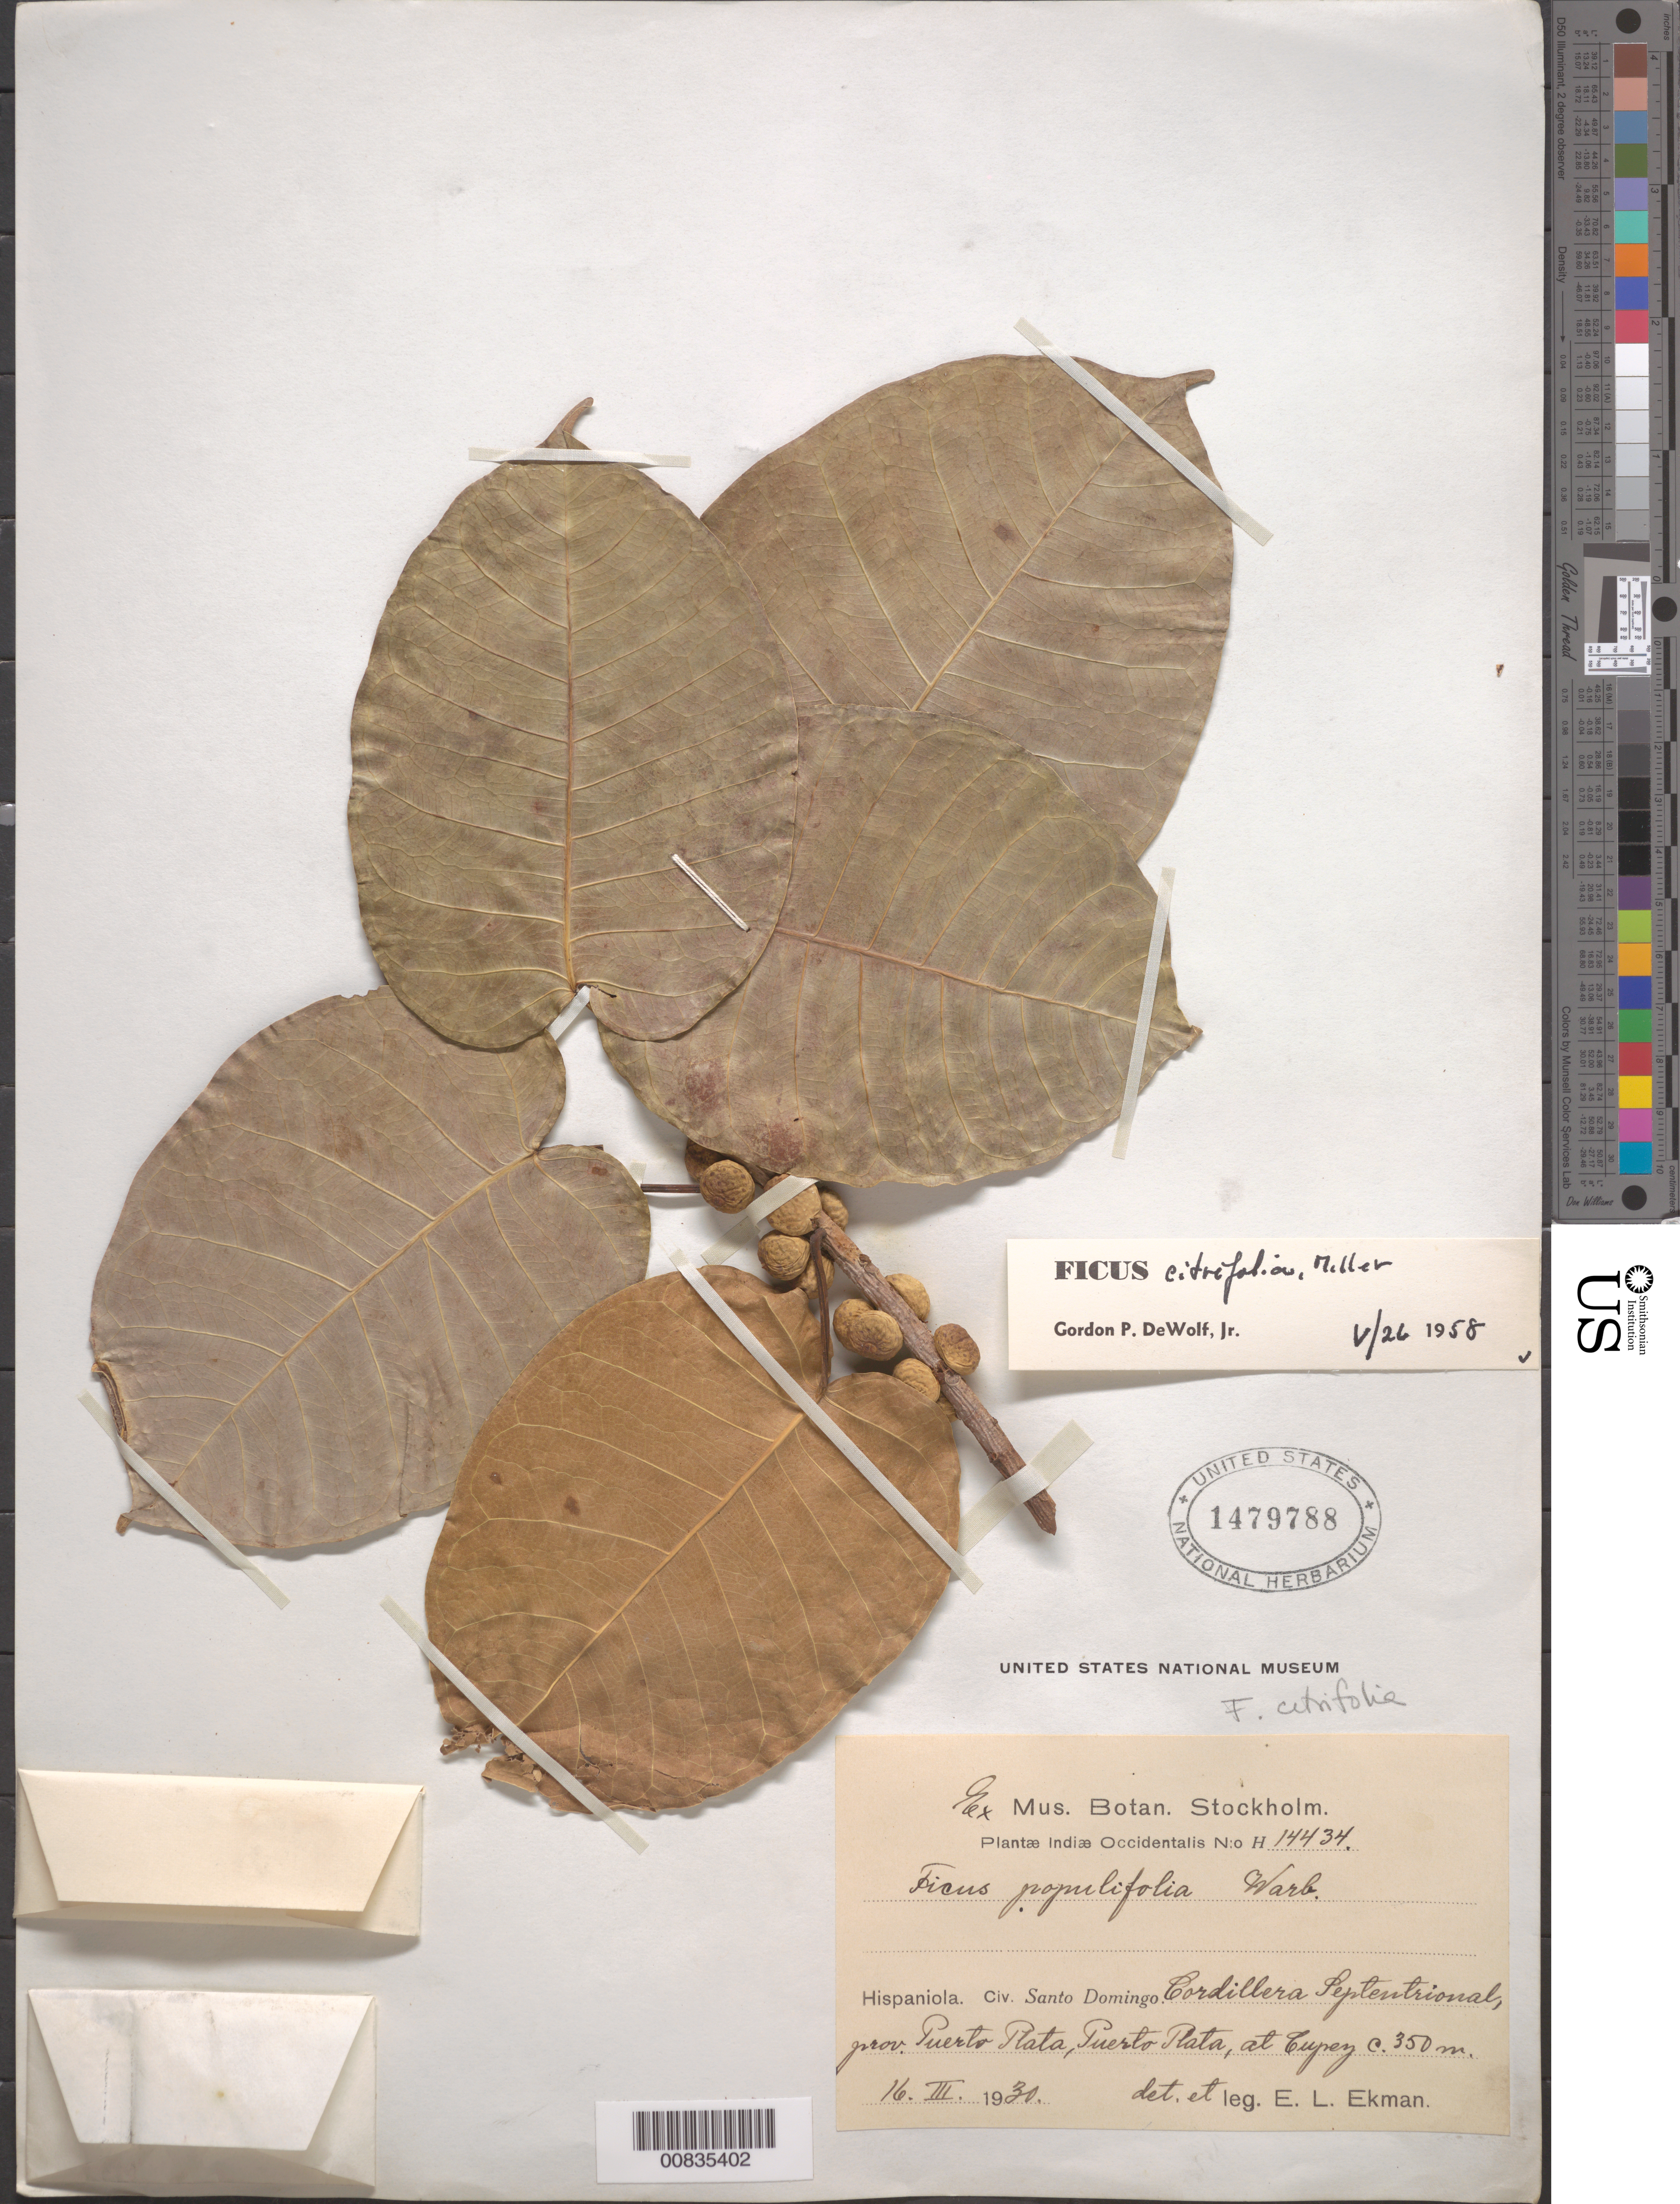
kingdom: Plantae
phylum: Tracheophyta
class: Magnoliopsida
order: Rosales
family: Moraceae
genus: Ficus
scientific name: Ficus citrifolia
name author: Mill.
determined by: DeWolf, Gordon Parker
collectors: E. L. Ekman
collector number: H 14434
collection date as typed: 16 Mar 1930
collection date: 1930-03-16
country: Dominican Republic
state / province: Puerto Plata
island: Hispaniola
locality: Cordillera Septentrional, Puerto Plata, at Cupey.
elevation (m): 350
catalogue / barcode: US 1479788